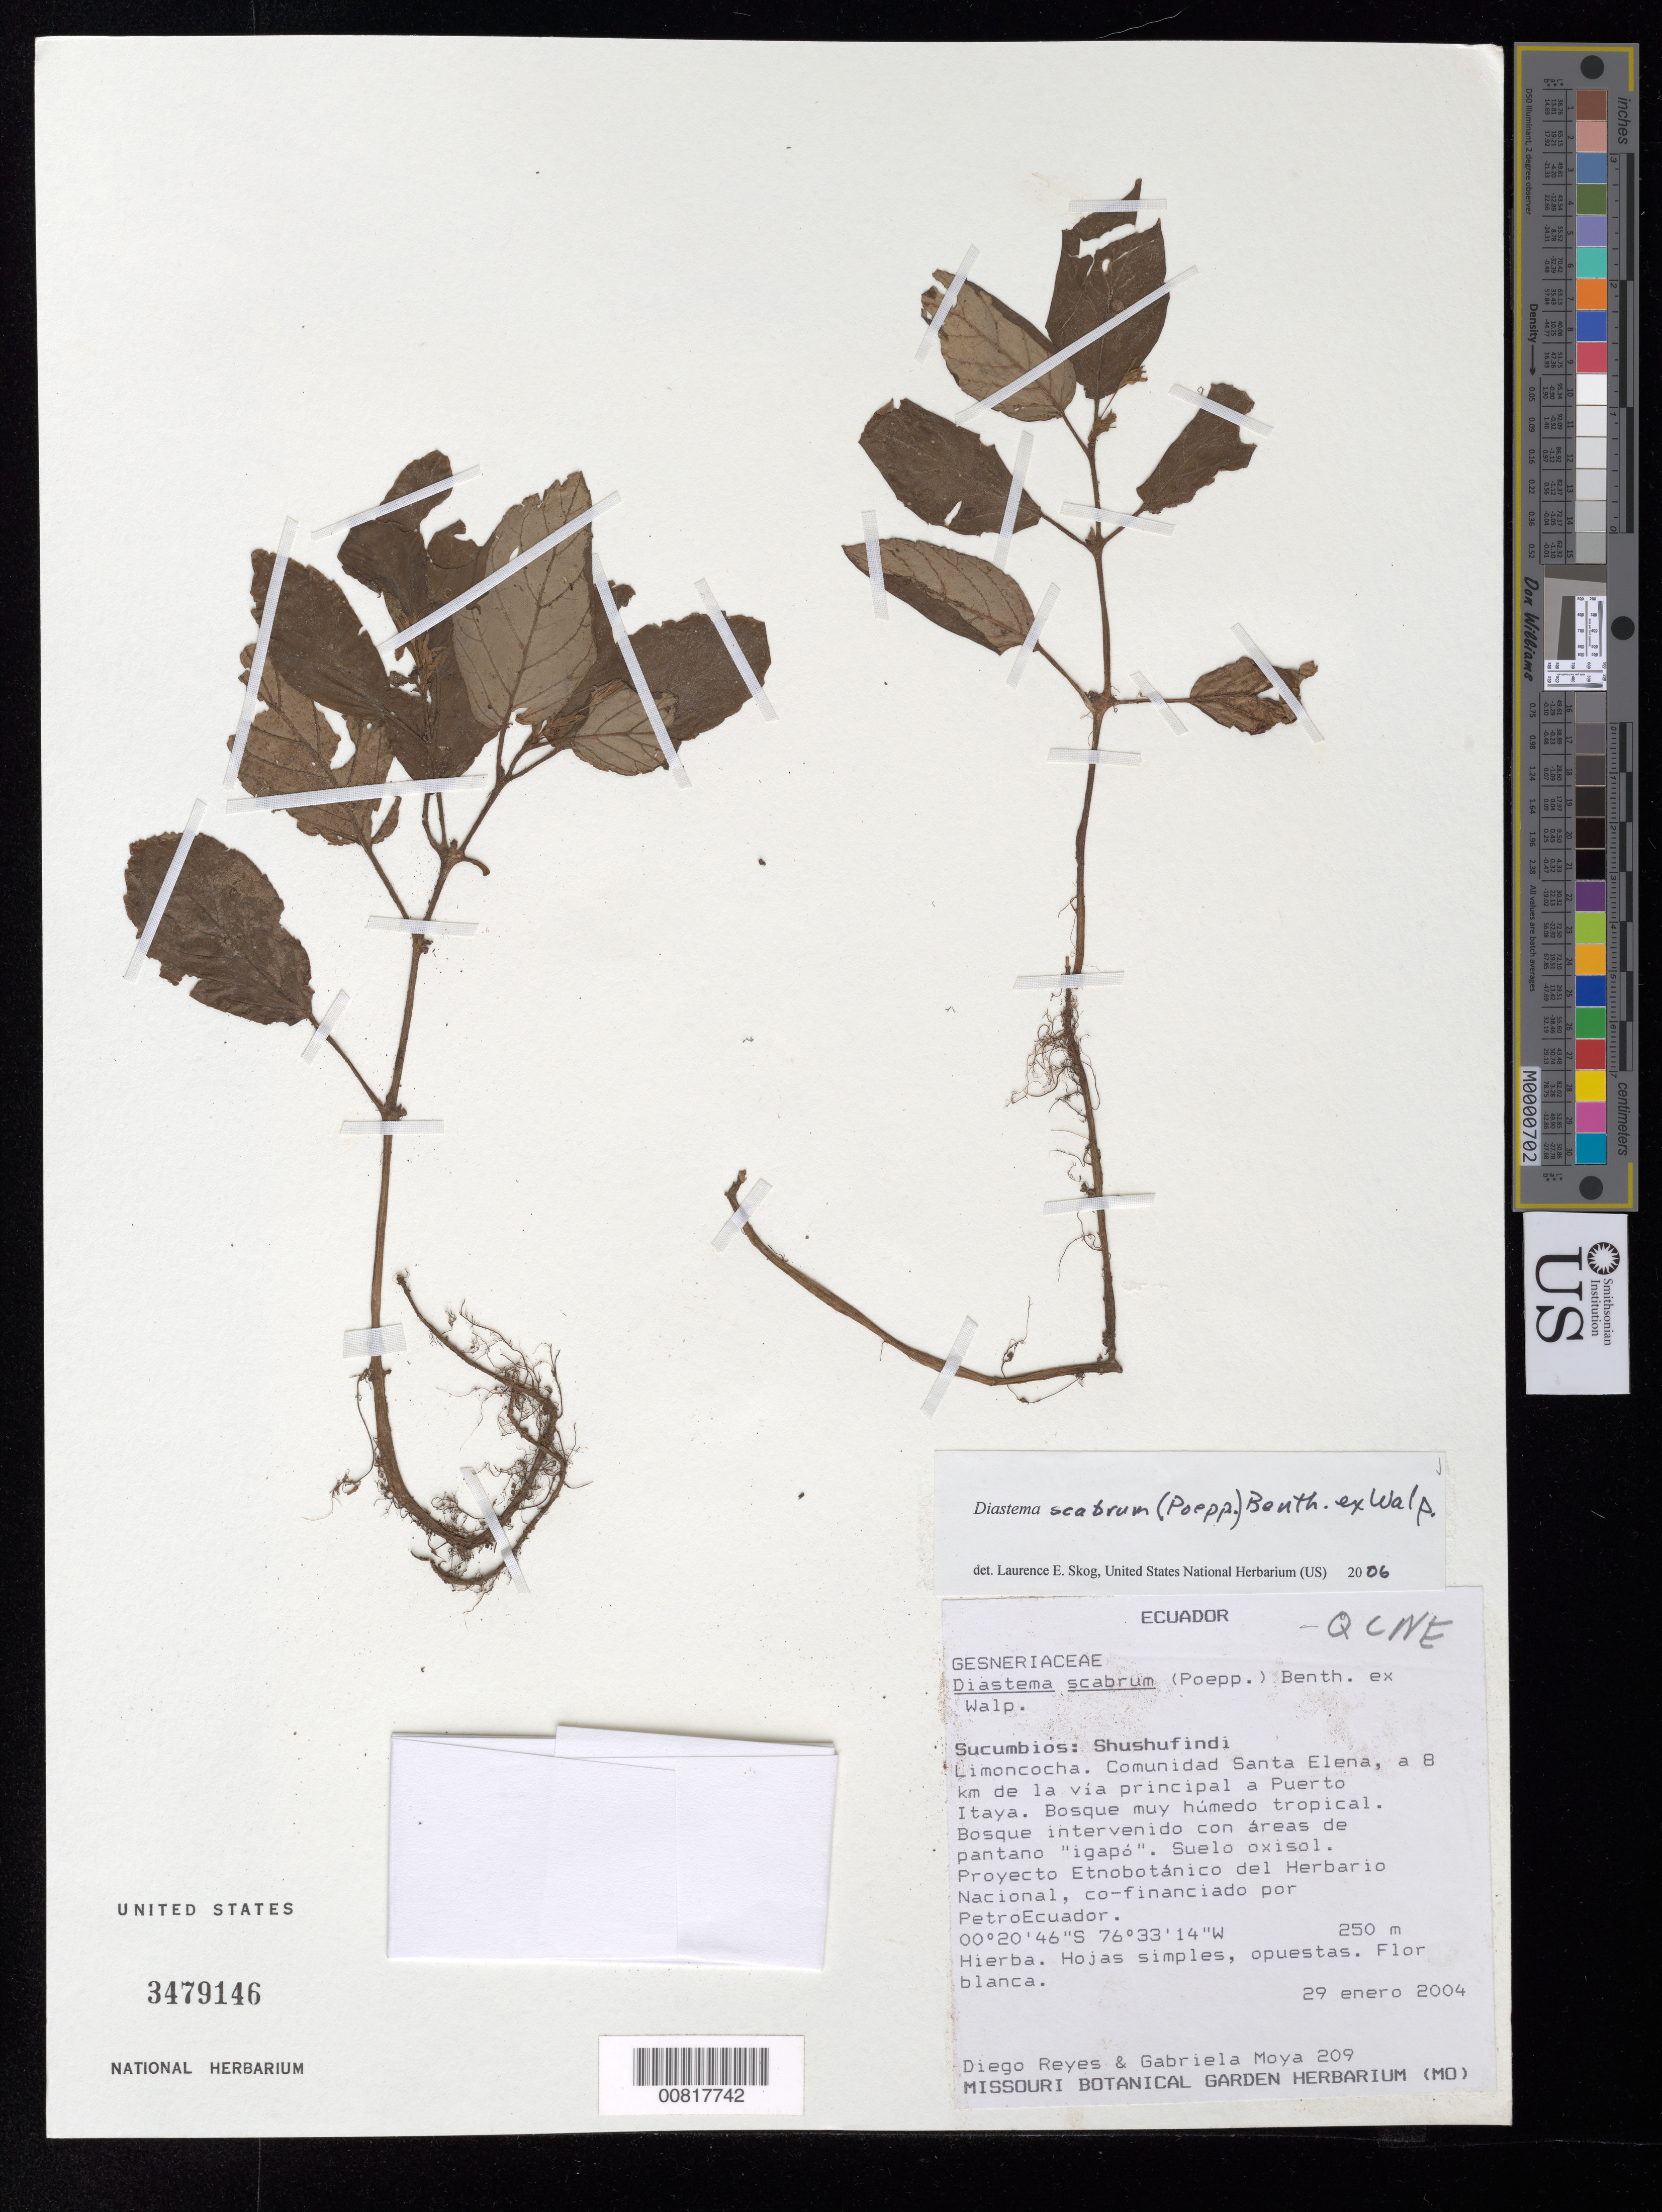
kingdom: Plantae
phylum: Tracheophyta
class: Magnoliopsida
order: Lamiales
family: Gesneriaceae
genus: Diastema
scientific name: Diastema scabrum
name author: (Poepp.) Benth. ex Walp.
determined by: Skog, Laurence E.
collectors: D. Reyes & G. Moya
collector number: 209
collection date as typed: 29 Jan 2004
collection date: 2004-01-29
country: Ecuador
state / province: Sucumbíos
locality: Sucumbios: Shushufindi. Limoncocha. Comunidad Santa Elena, a 8 km de la via principal a Puerto Itaya.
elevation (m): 250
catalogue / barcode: US 3479146